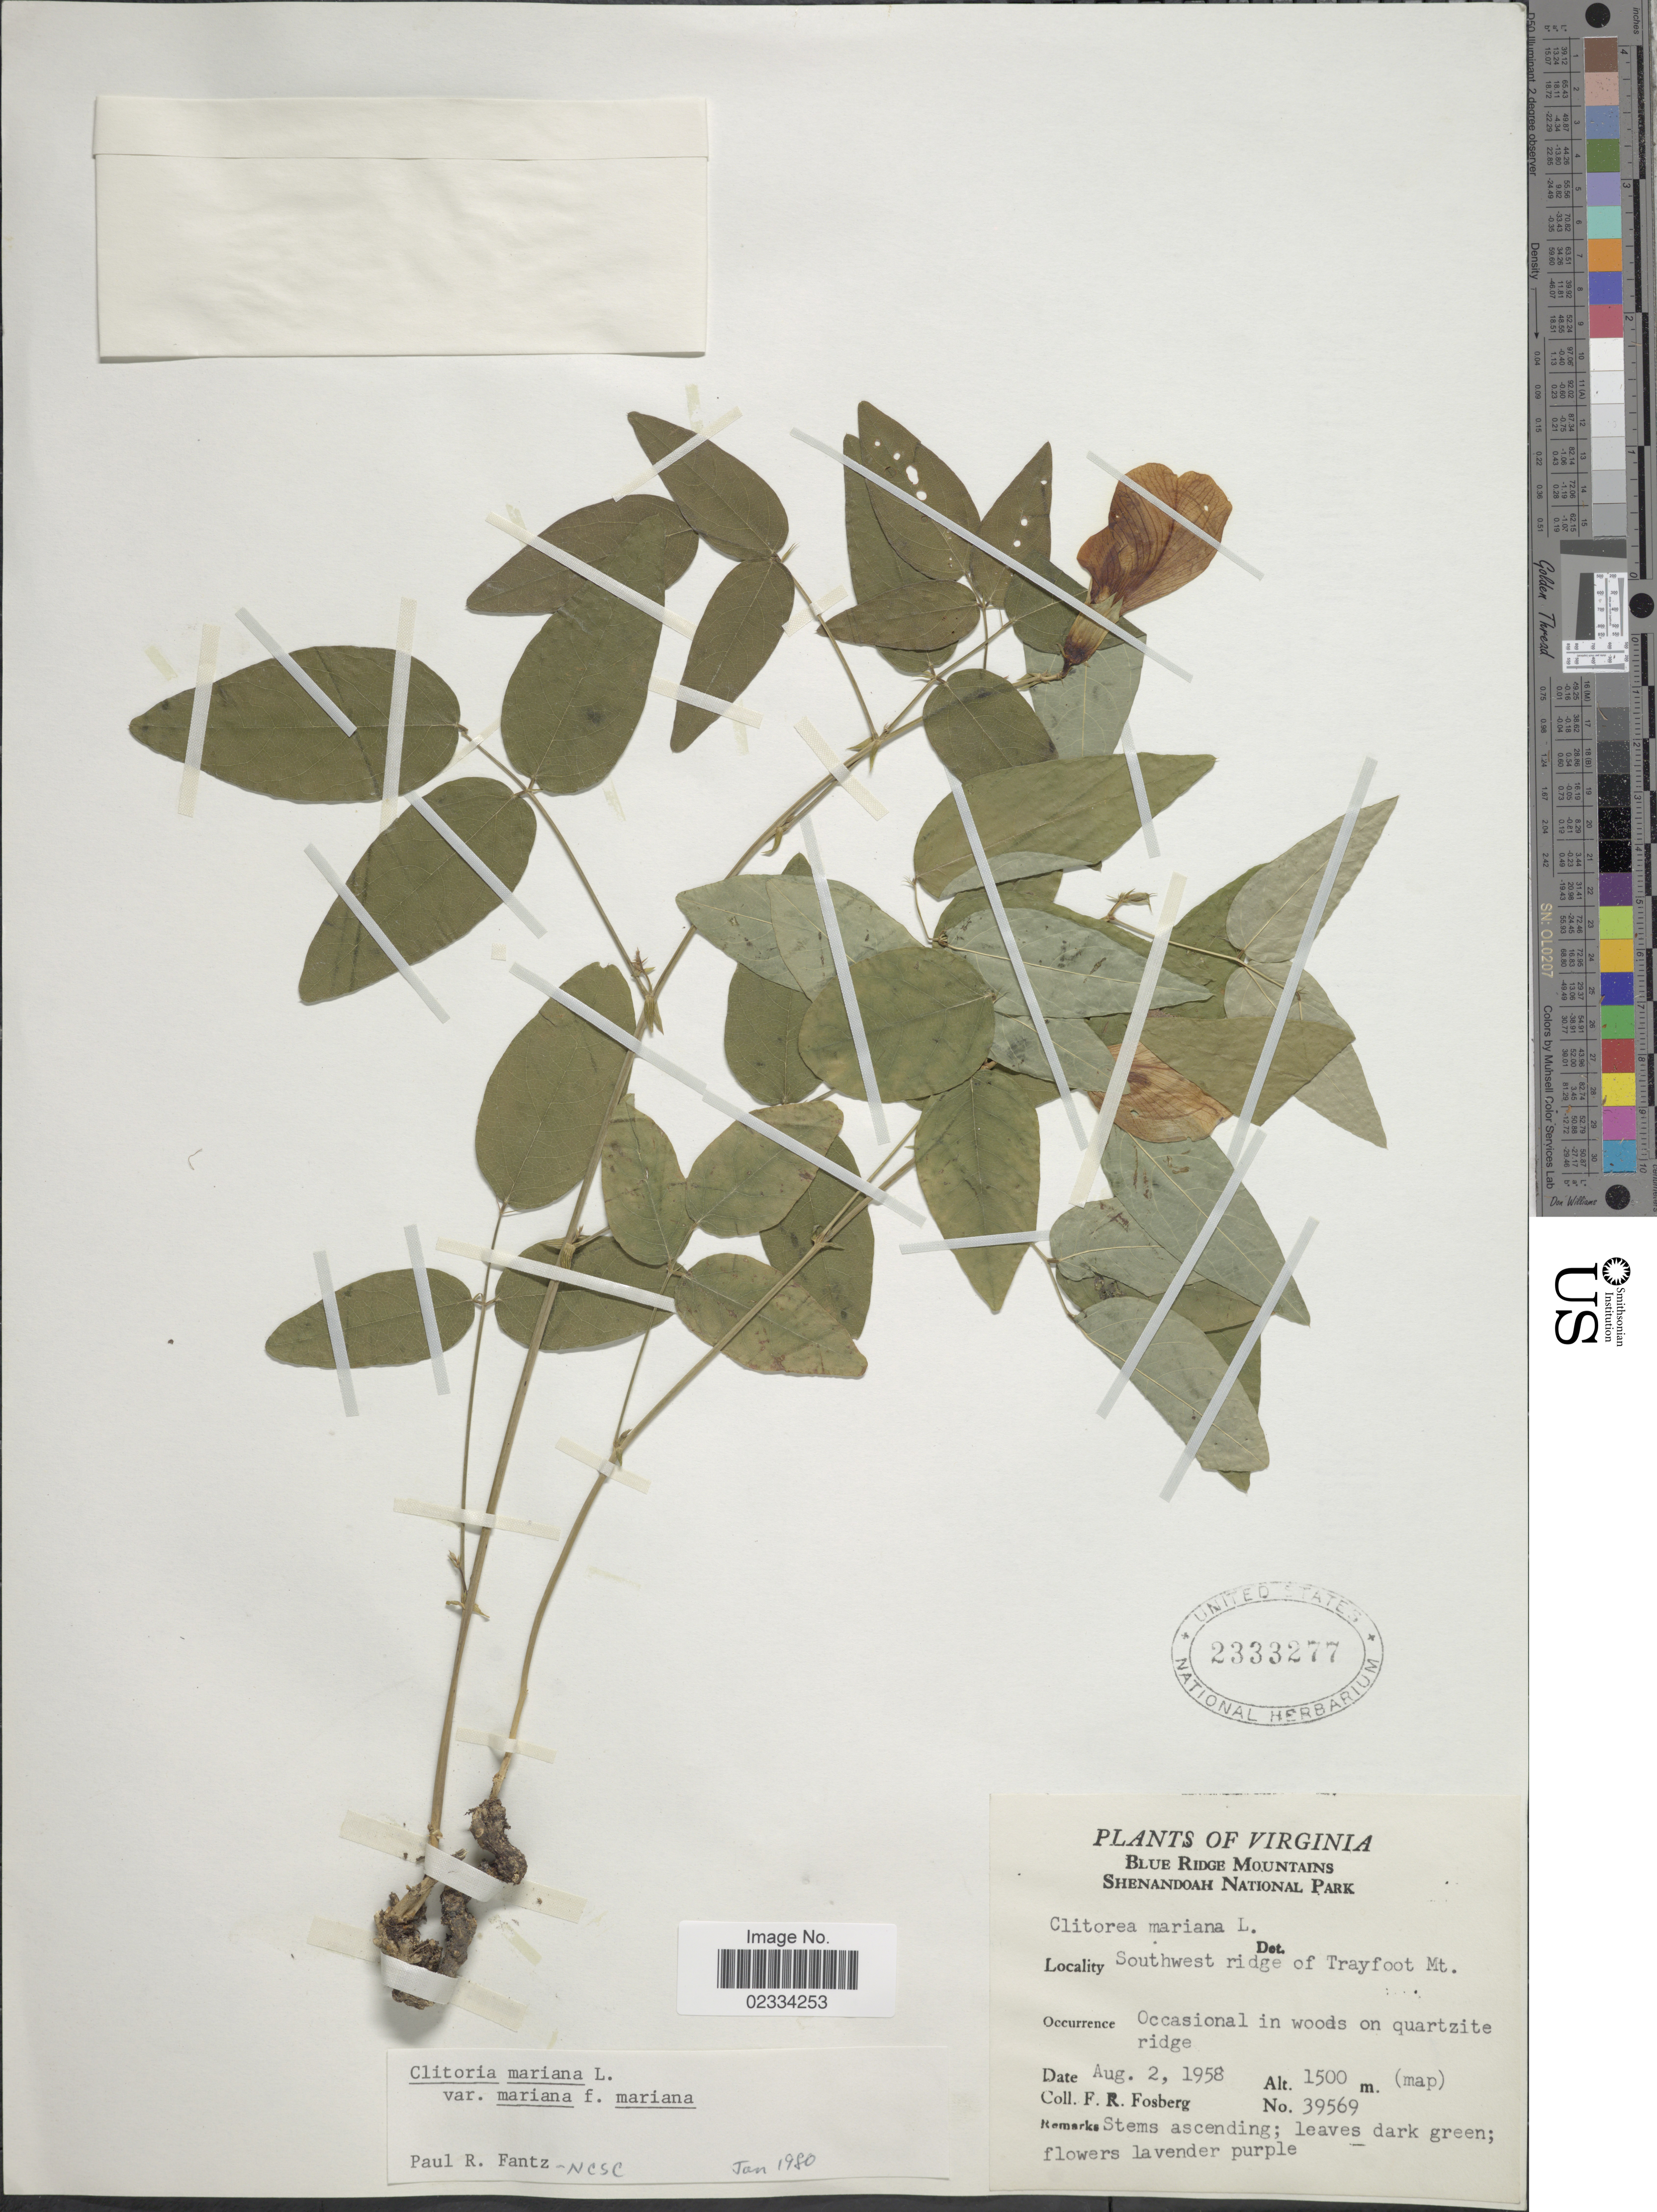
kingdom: Plantae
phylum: Tracheophyta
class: Magnoliopsida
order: Fabales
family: Fabaceae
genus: Clitoria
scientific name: Clitoria mariana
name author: L.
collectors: F. R. Fosberg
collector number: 39569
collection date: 1958-08-02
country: United States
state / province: Virginia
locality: Blue Ridge Mountains. Shenandoah National Park. Southwest ridge of Trayfoot Mt.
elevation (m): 1500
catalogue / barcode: US 2333277